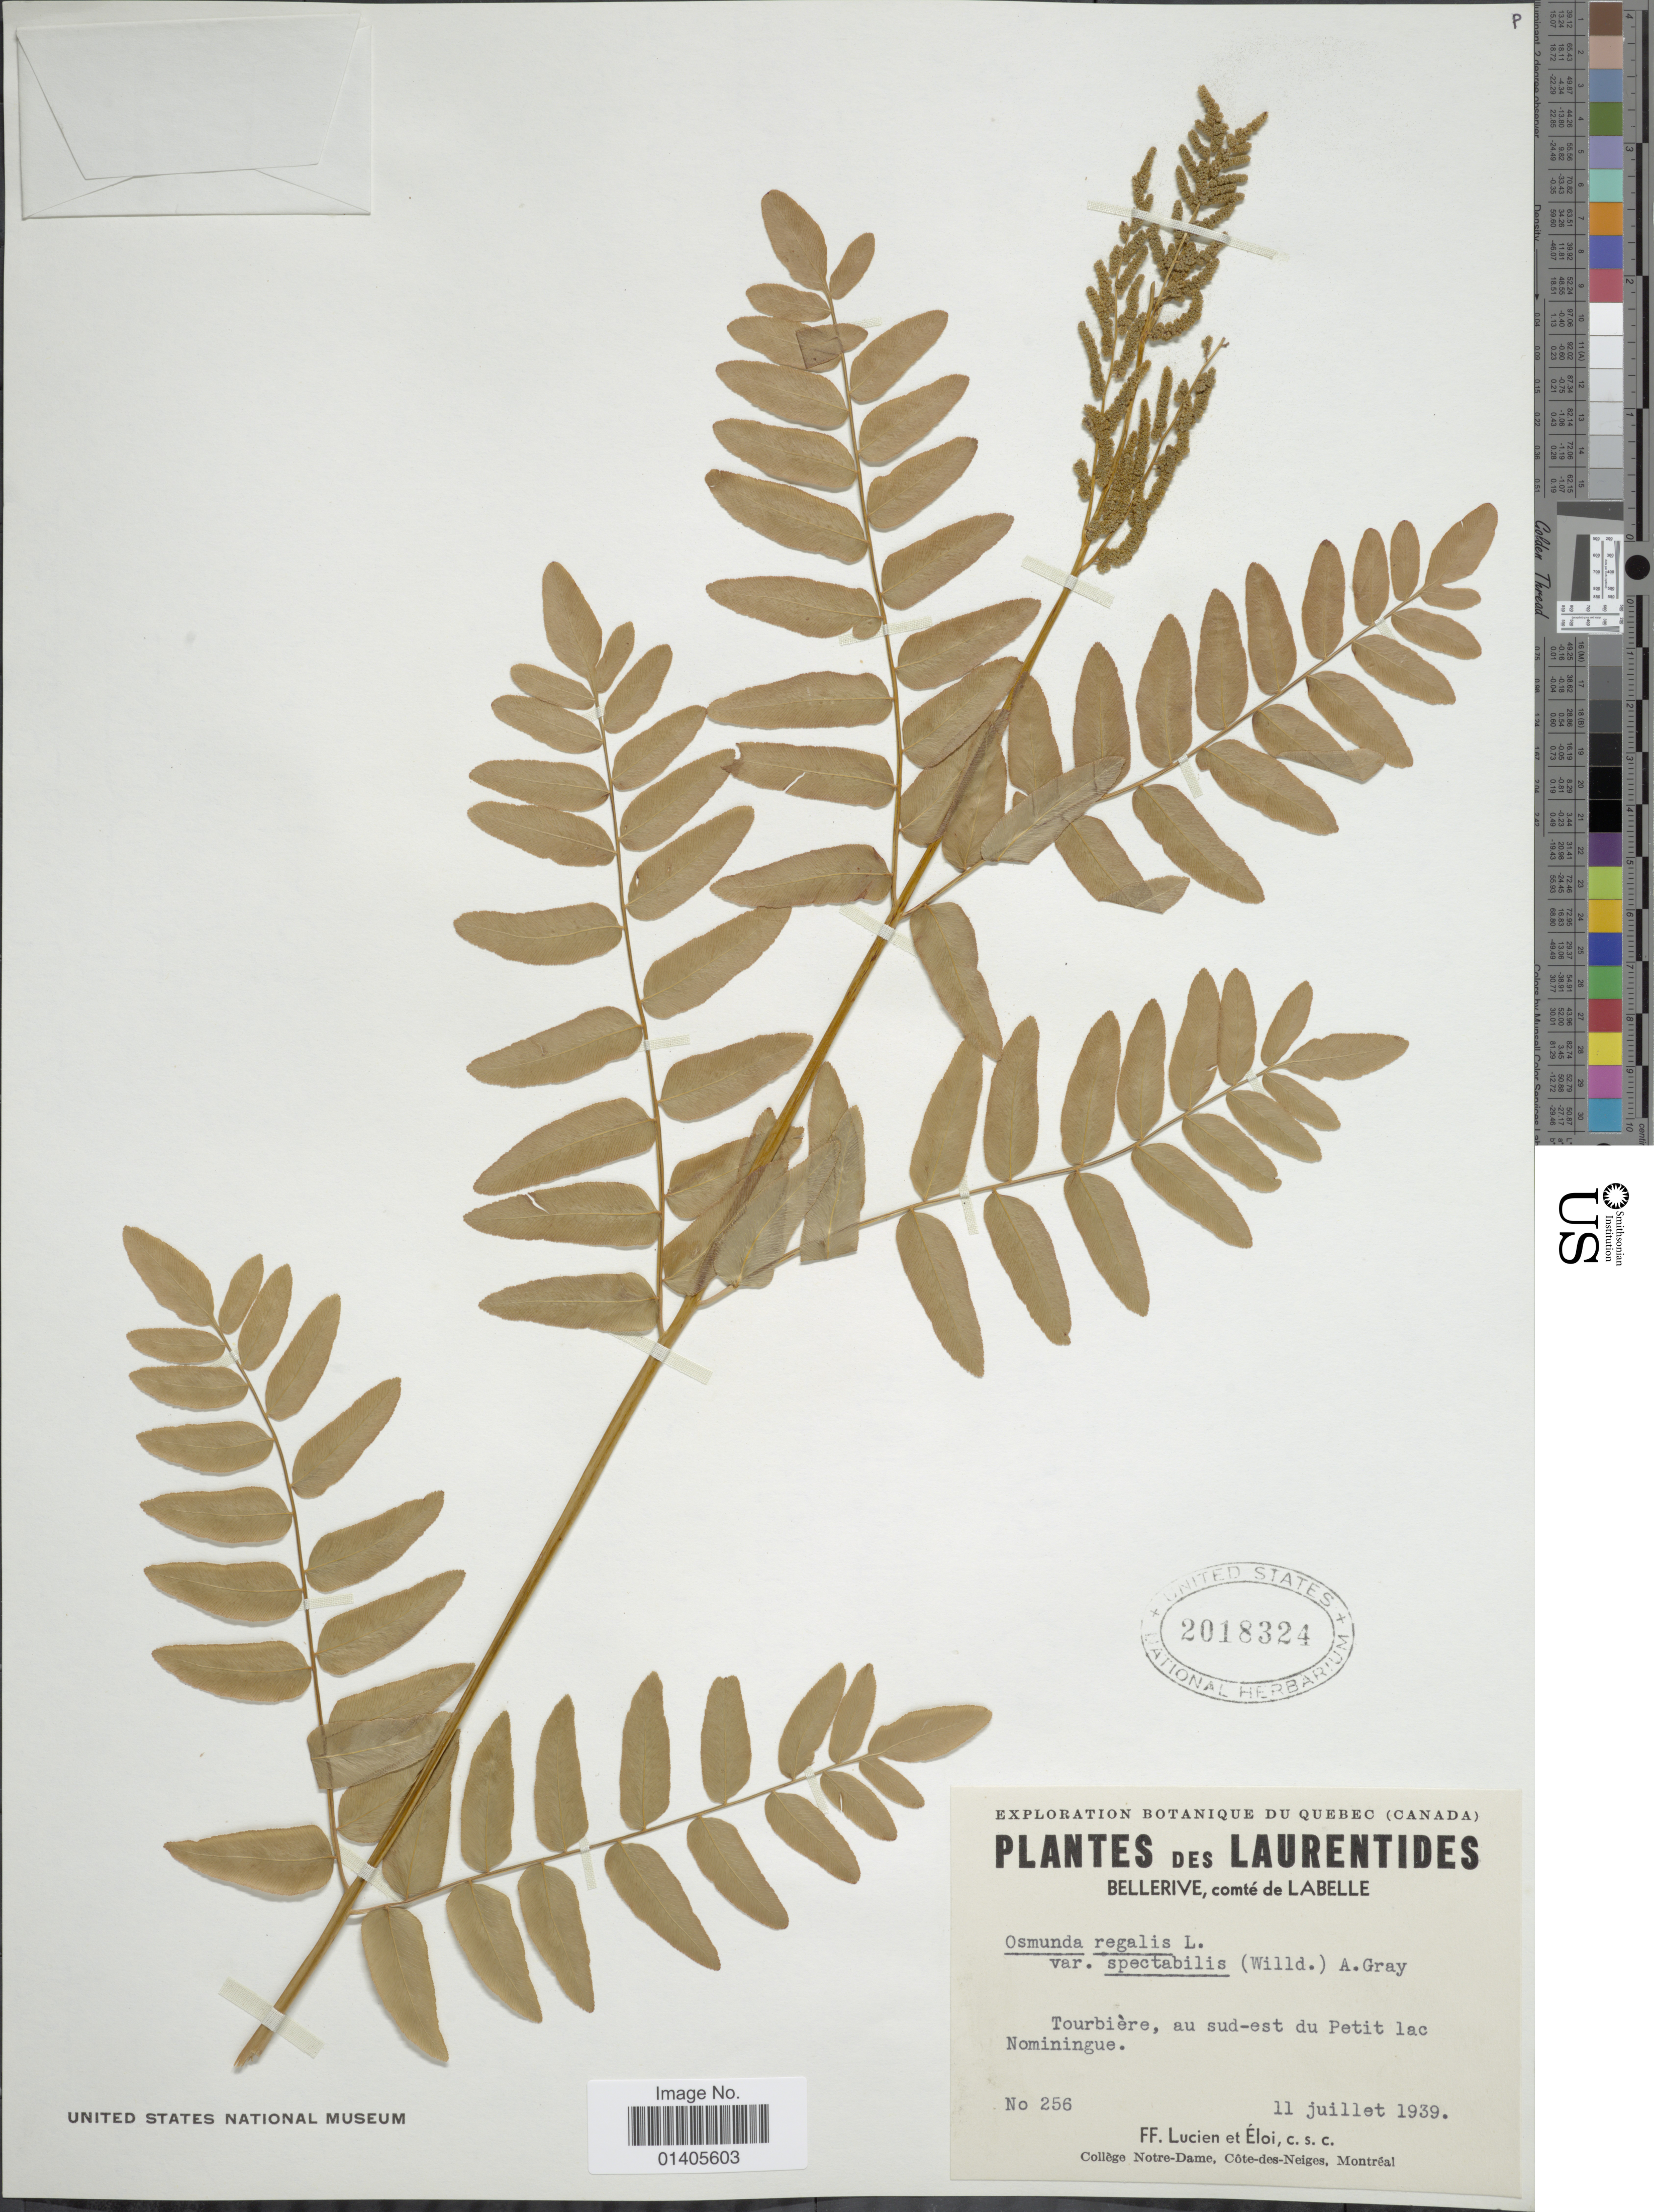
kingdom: Plantae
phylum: Tracheophyta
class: Polypodiopsida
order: Osmundales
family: Osmundaceae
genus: Osmunda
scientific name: Osmunda regalis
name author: L.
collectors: F. Lucien & Éloi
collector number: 256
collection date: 1939-07-11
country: Canada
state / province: Quebec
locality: Laurentides, Bellerive, comté de Labelle, au sud-est du petit lac Nominingue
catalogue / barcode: US 2018324